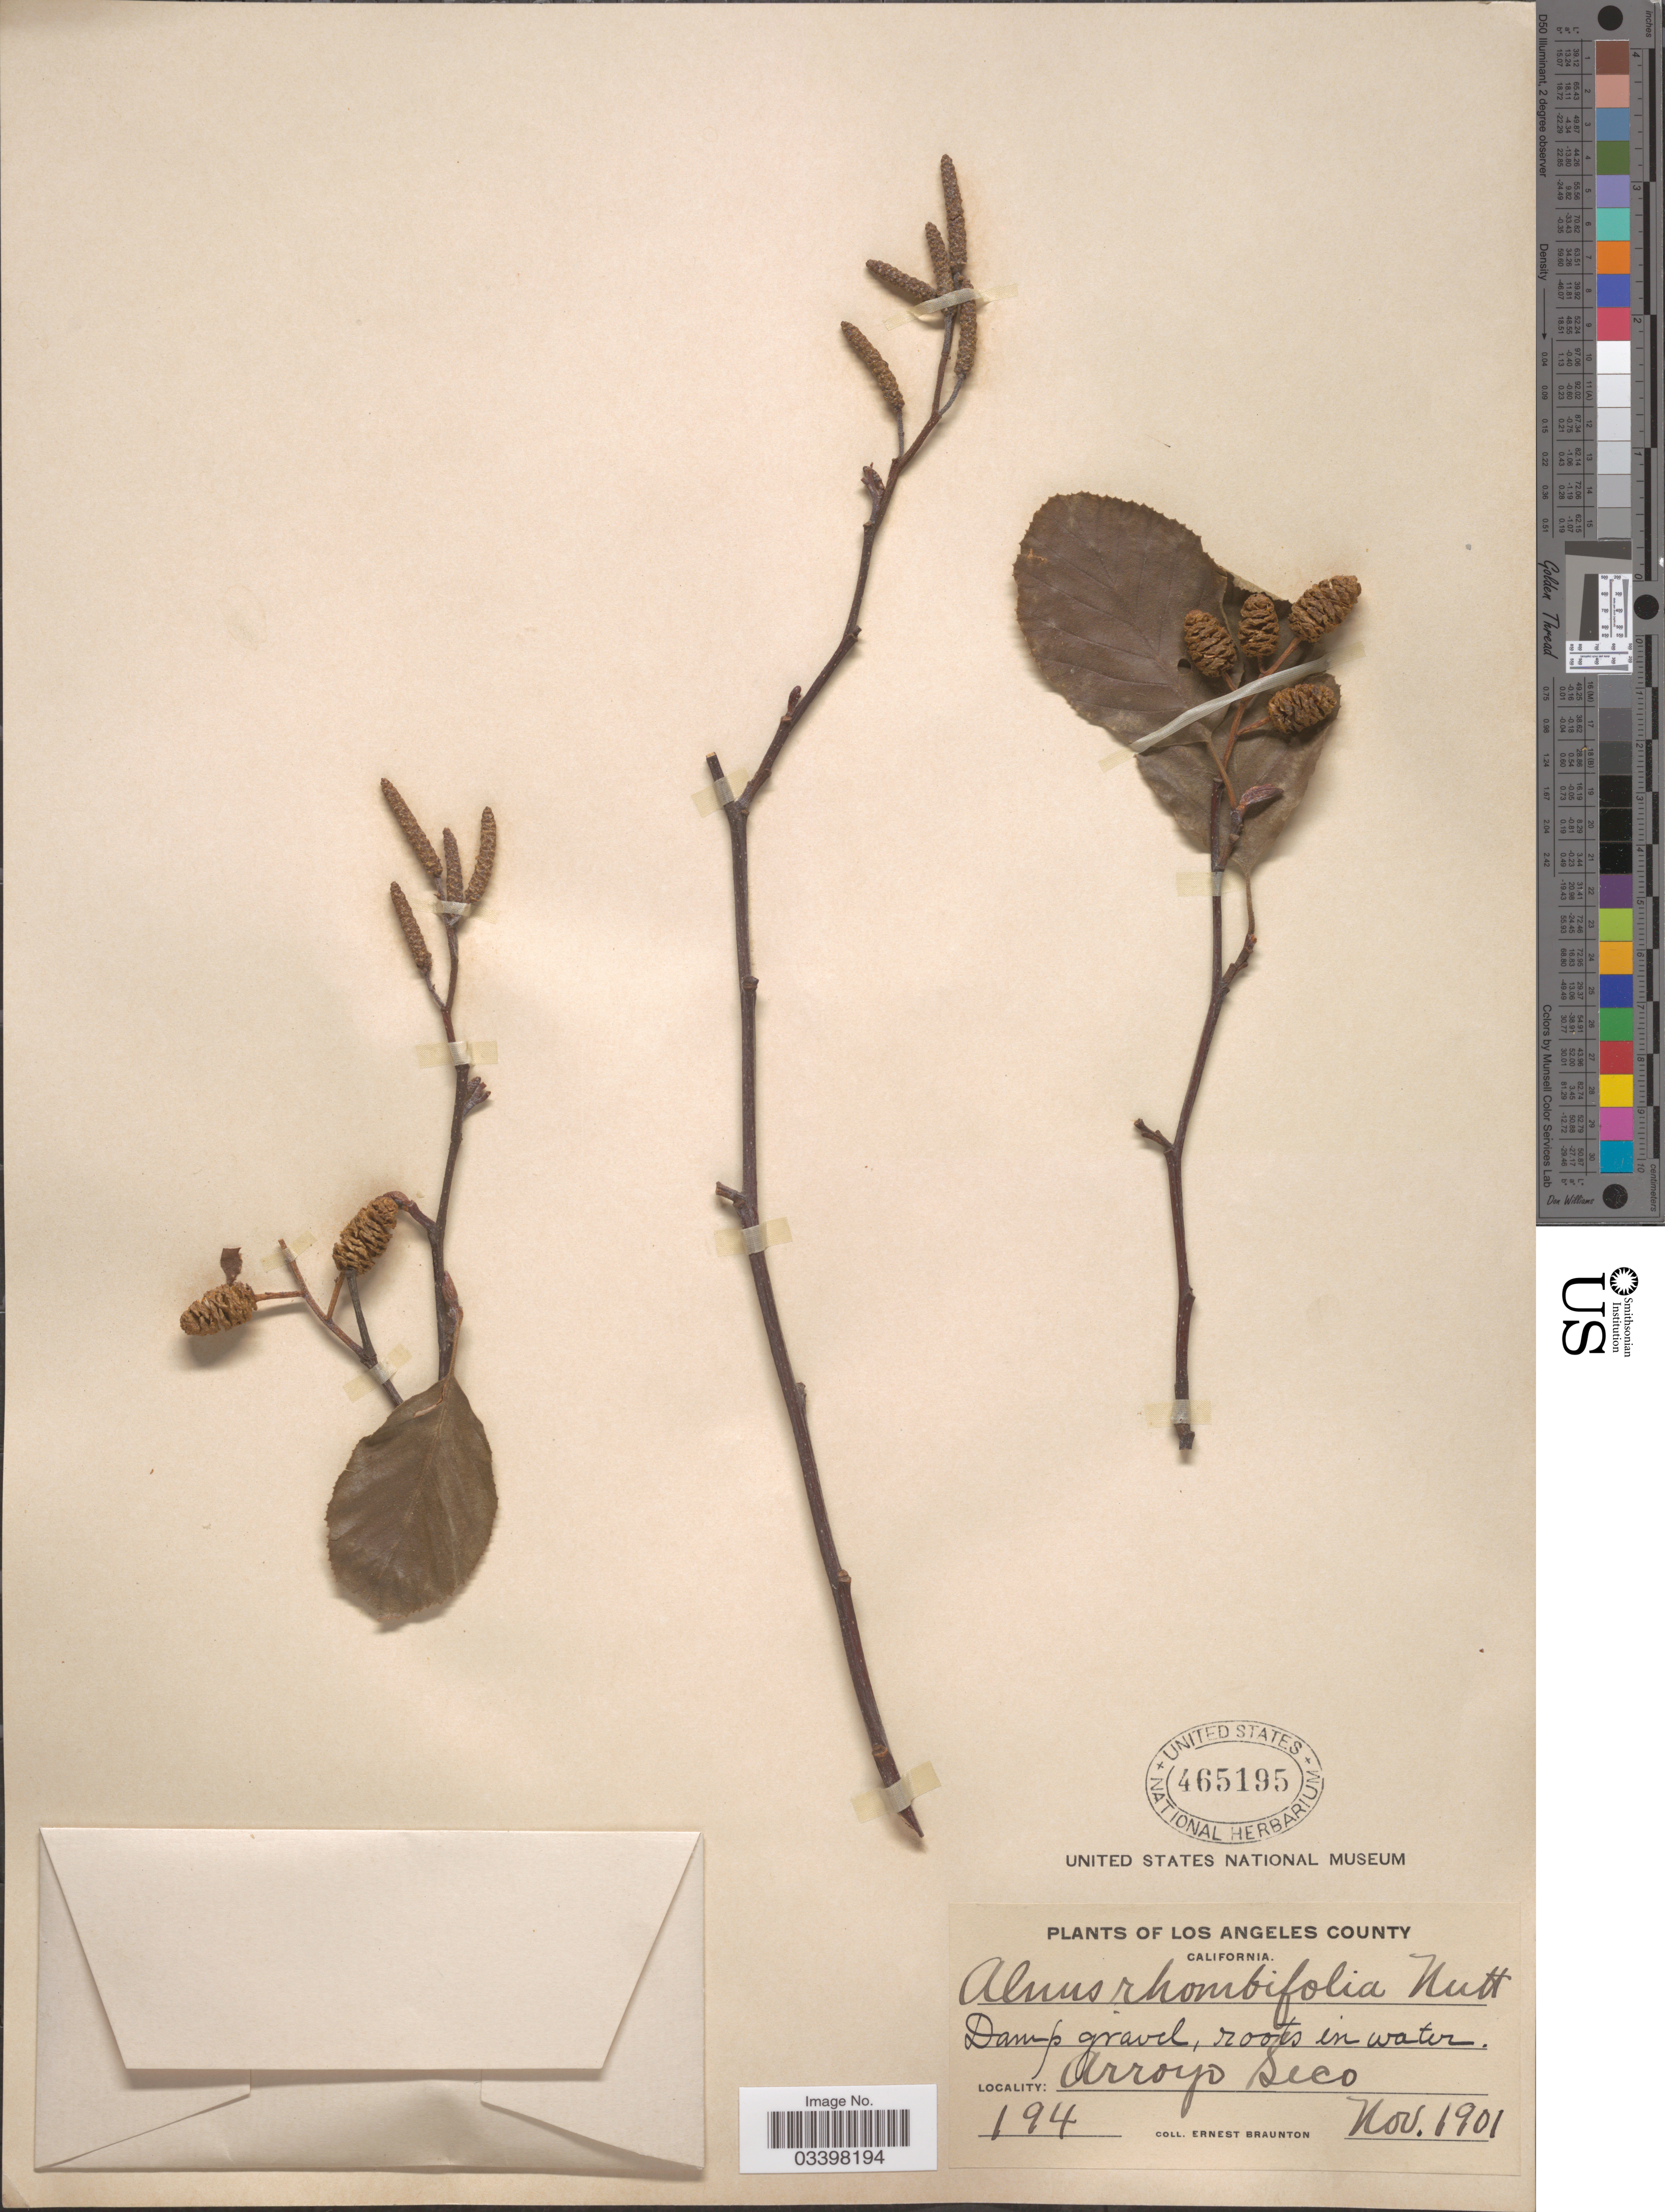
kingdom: Plantae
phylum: Tracheophyta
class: Magnoliopsida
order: Fagales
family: Betulaceae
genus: Alnus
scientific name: Alnus rhombifolia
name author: Nutt.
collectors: E. Braunton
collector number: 194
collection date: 1901-11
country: United States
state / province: California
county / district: Los Angeles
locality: Los Angeles County. Arroyo Seco.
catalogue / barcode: US 465195